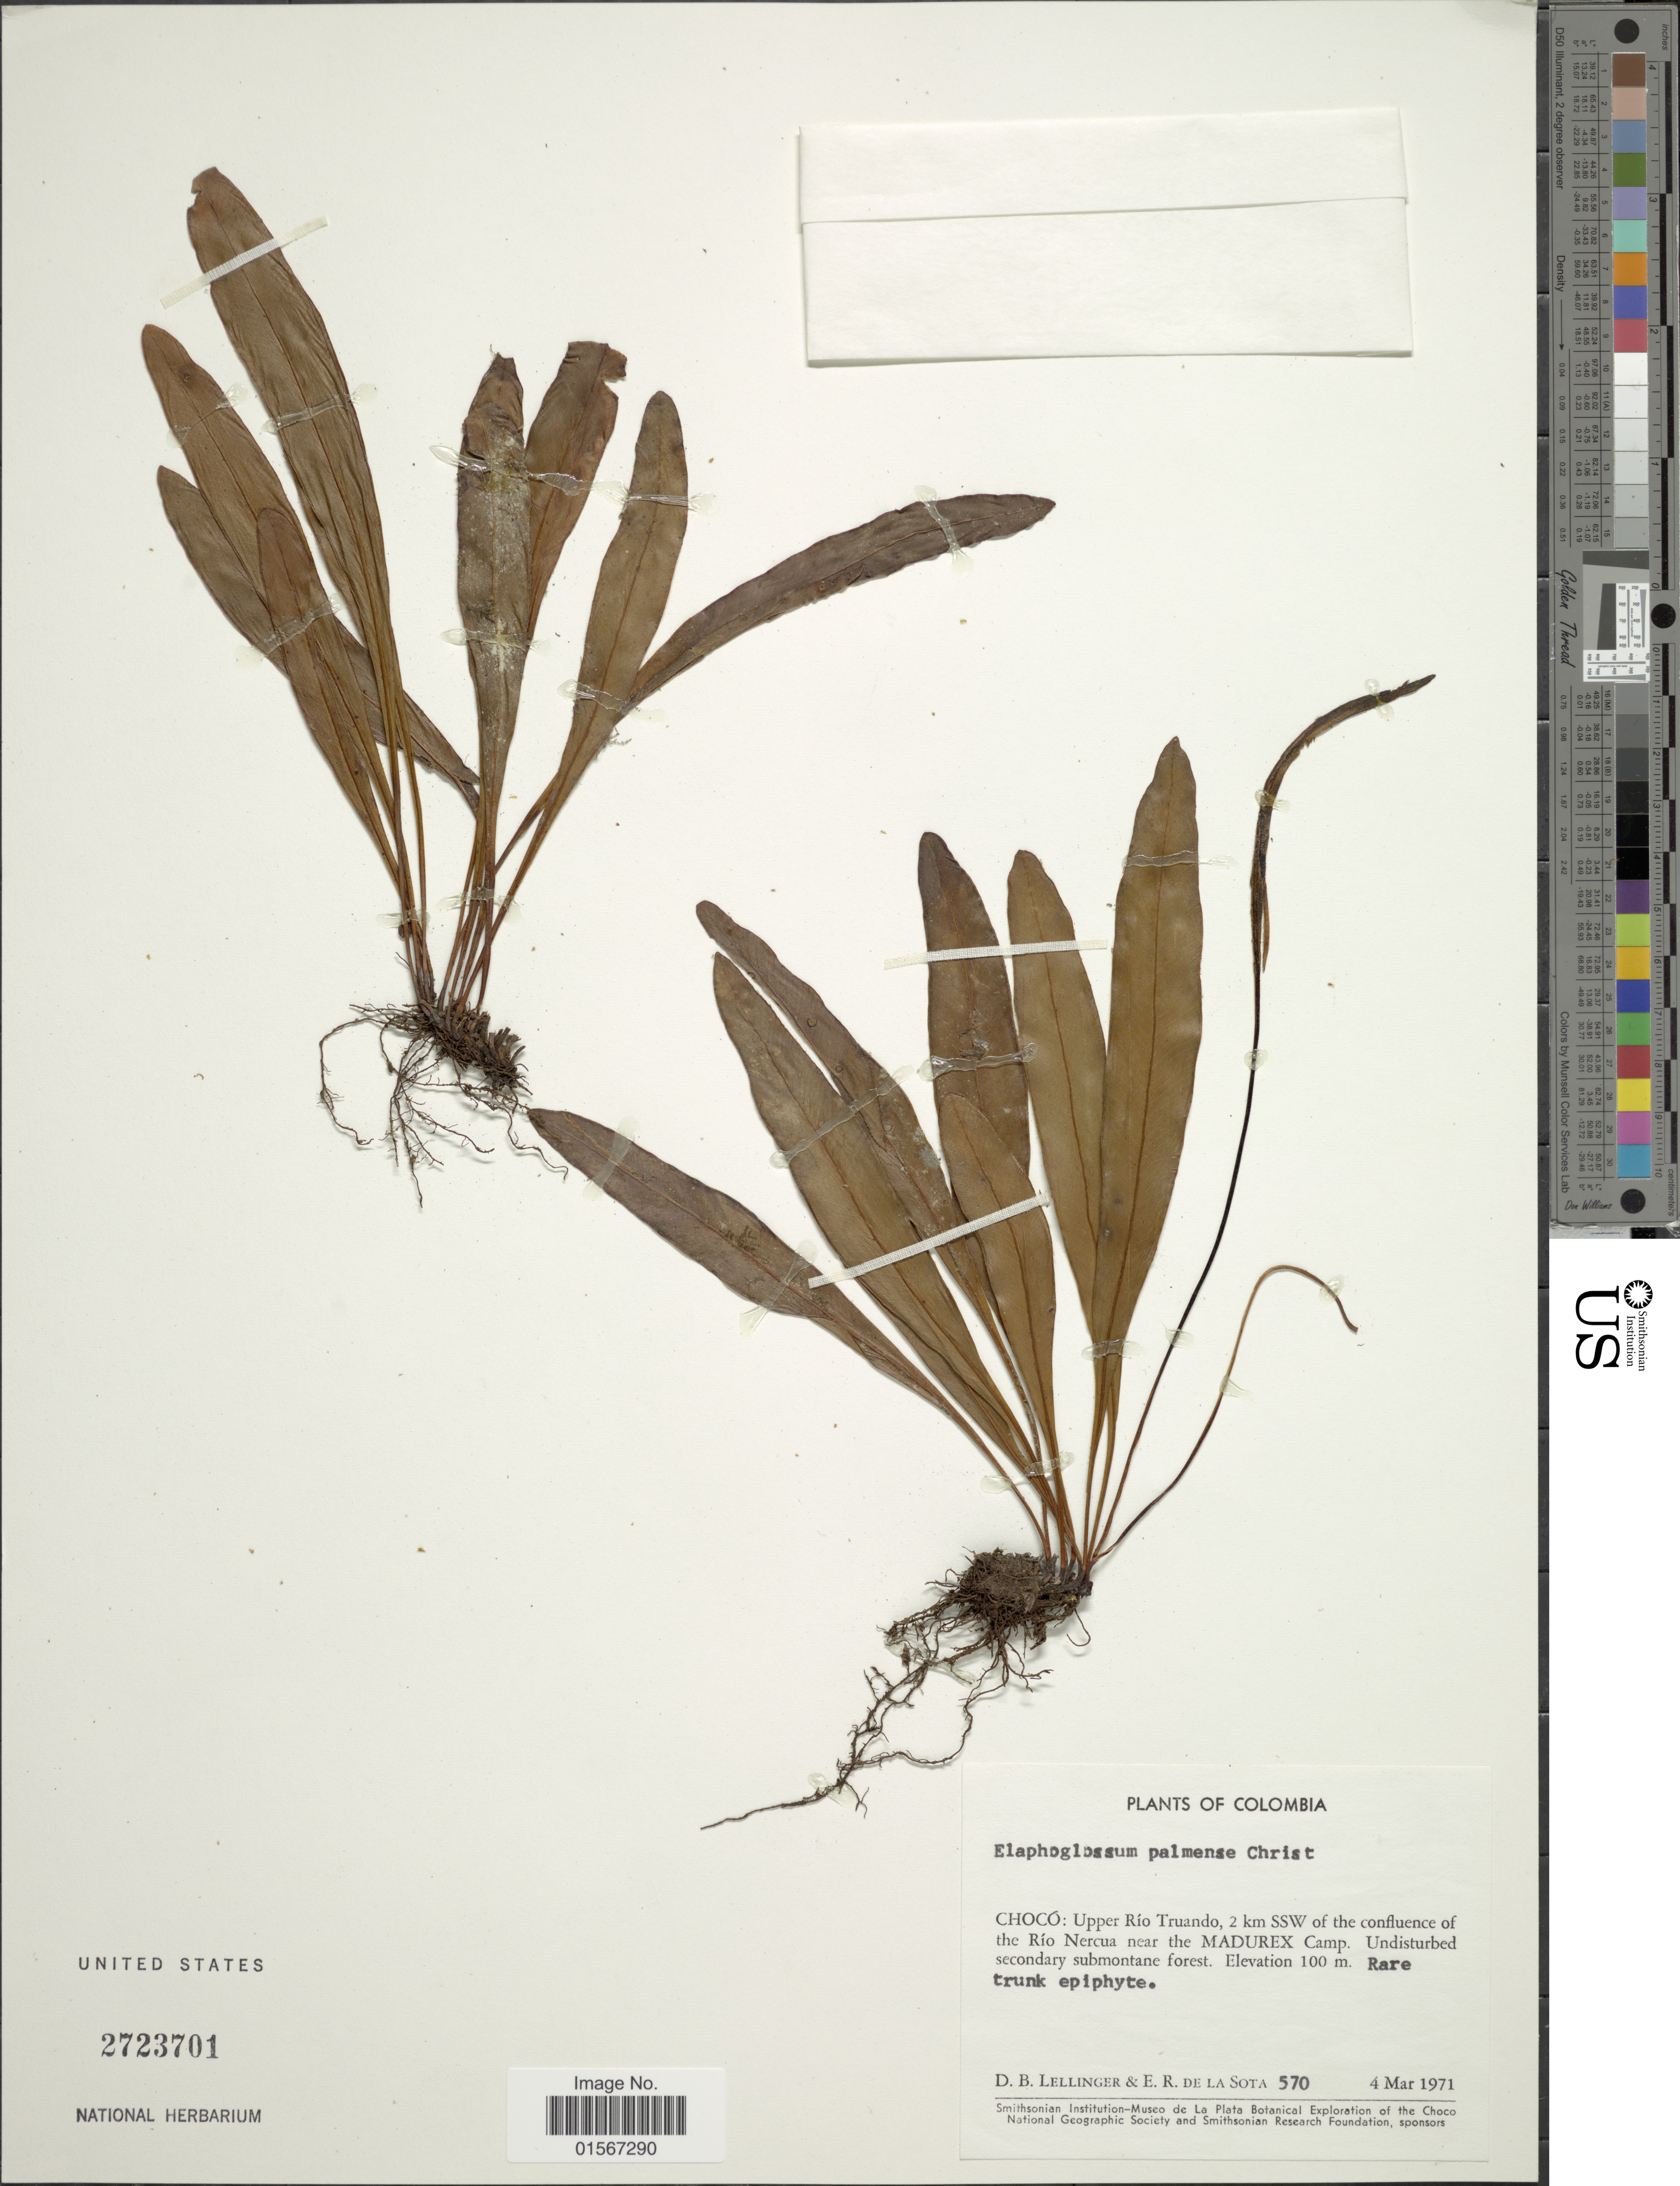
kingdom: Plantae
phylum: Tracheophyta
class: Polypodiopsida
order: Polypodiales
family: Dryopteridaceae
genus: Elaphoglossum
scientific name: Elaphoglossum nigrescens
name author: (Hook.) T. Moore ex Diels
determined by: Vasco, A.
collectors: D. B. Lellinger & E. R. de la Sota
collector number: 570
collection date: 1971-03-04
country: Colombia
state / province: Chocó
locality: Colombia, Chocó: upper Río Truandoo, 2 km SSW of the confluence of the Río Nercua near the MADUREX Camp.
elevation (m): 100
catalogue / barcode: US 2723701